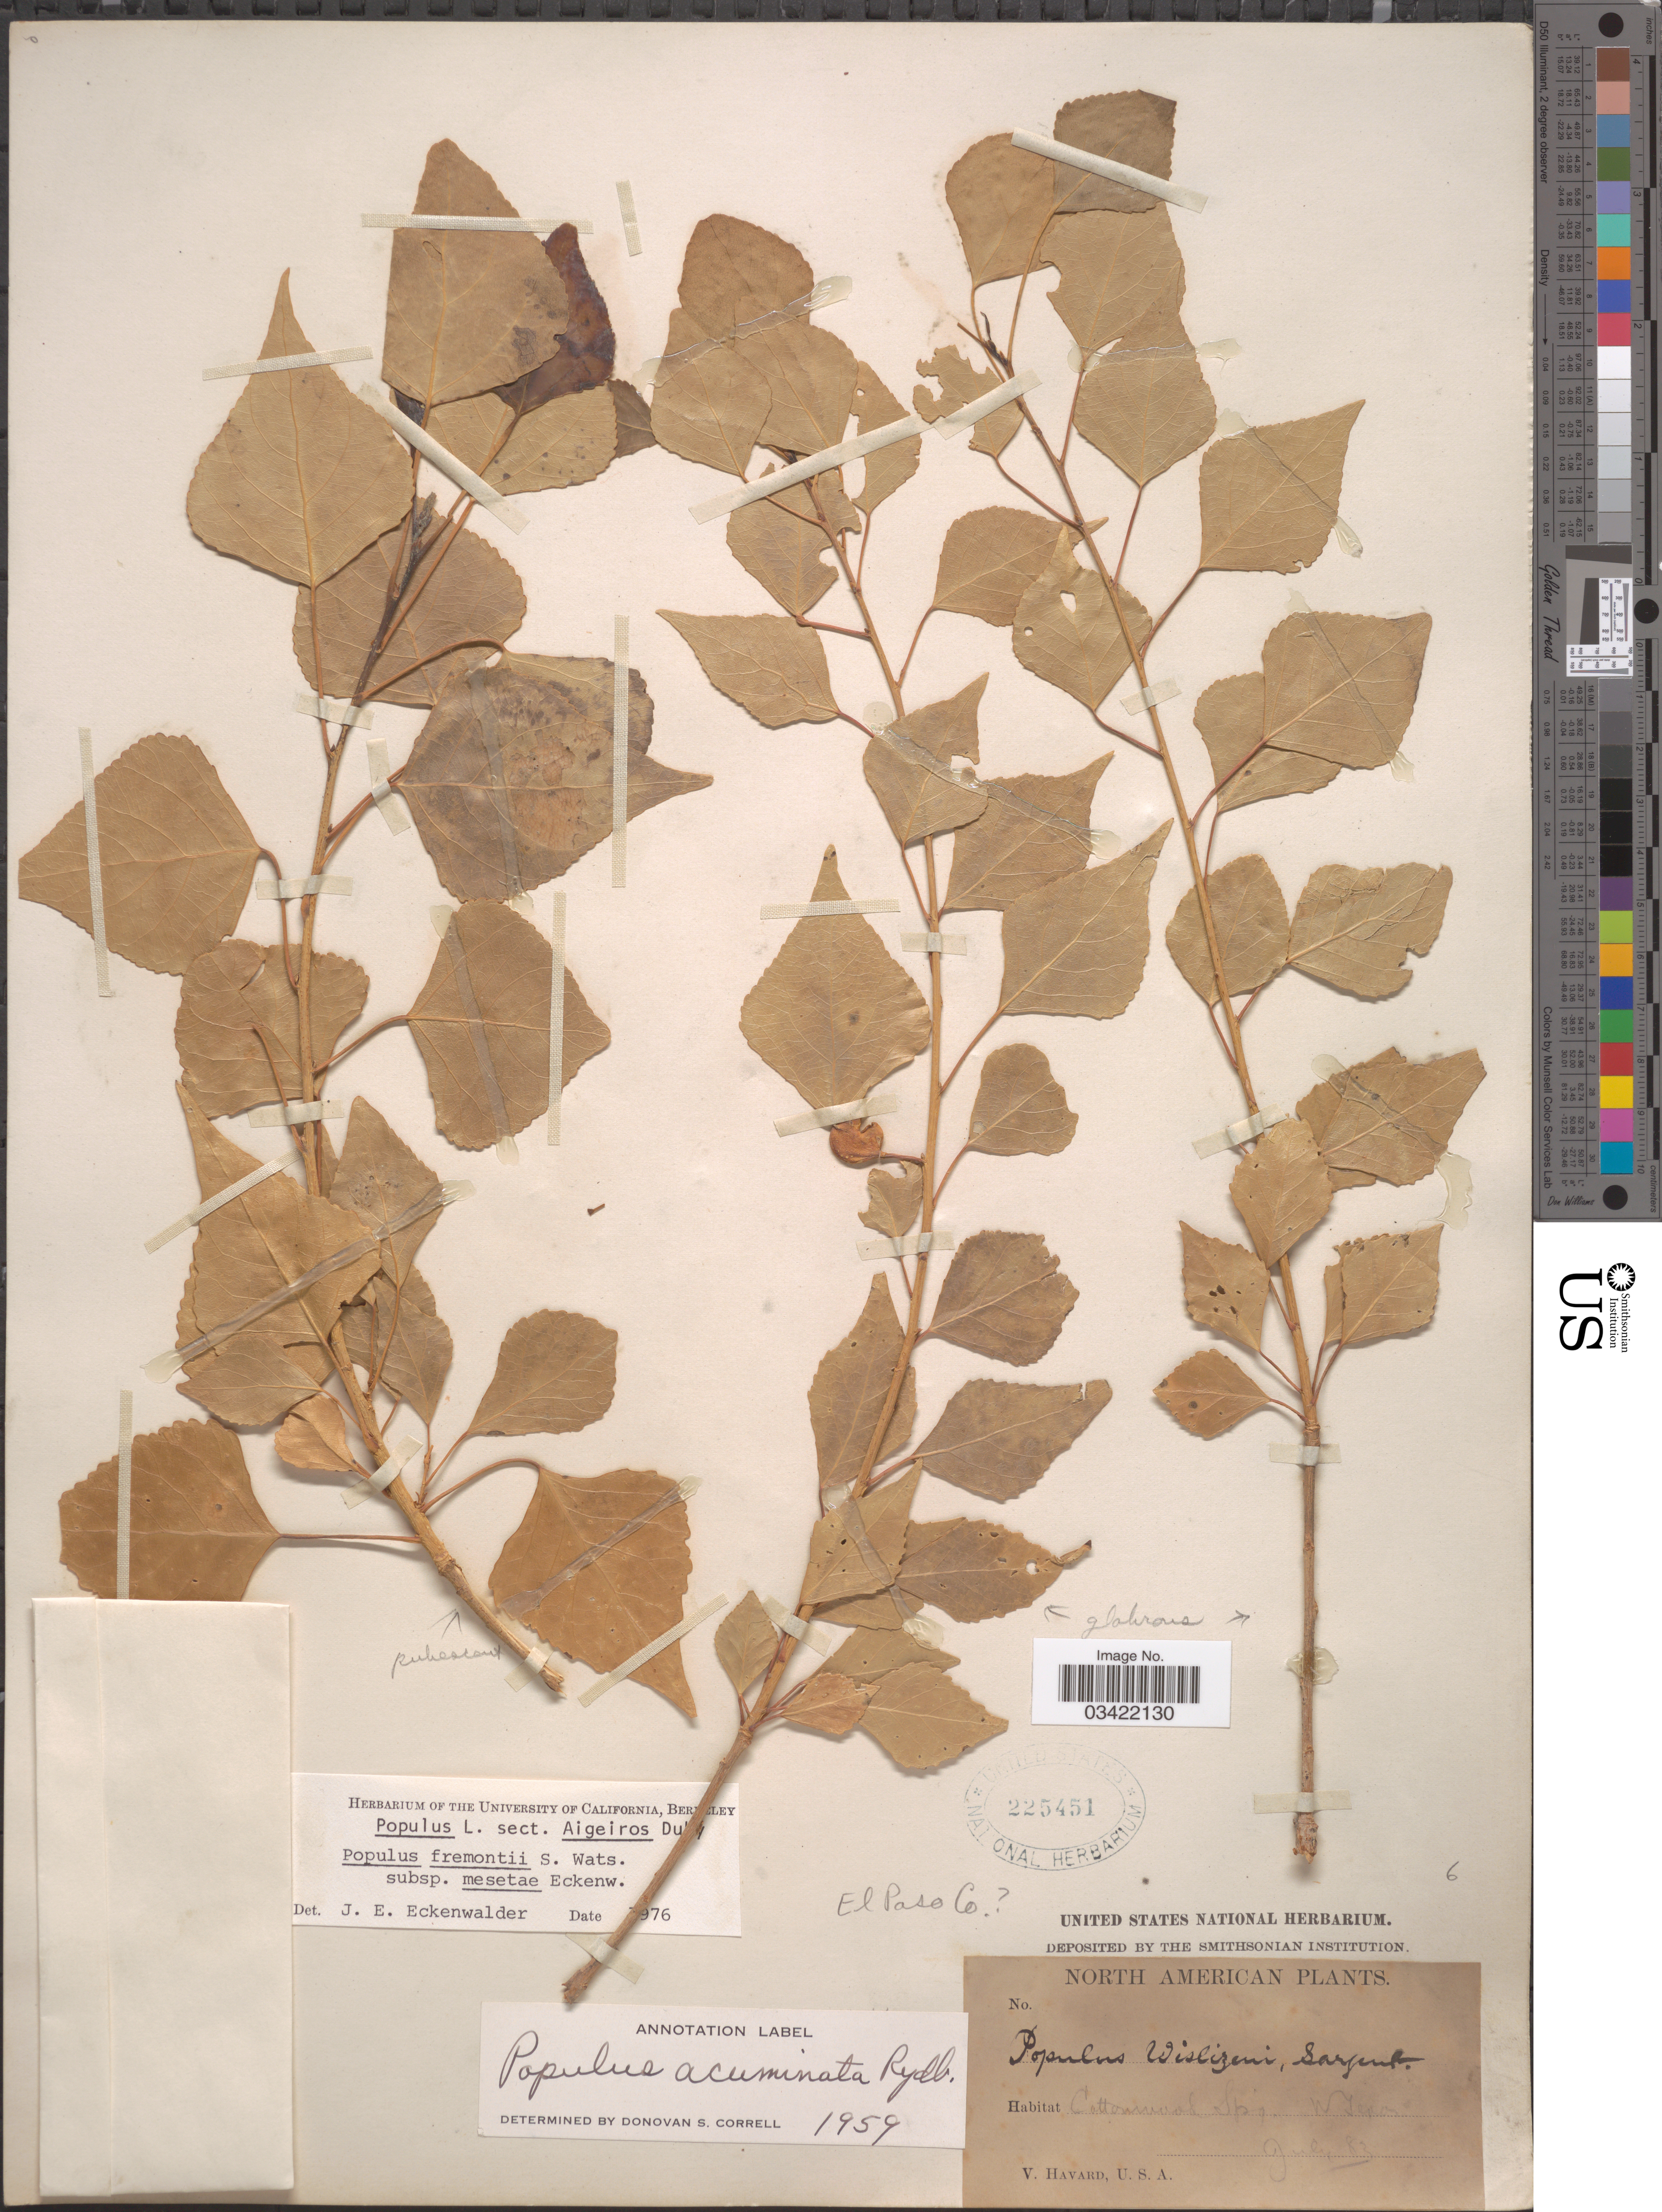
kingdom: Plantae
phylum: Tracheophyta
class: Magnoliopsida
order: Malpighiales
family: Salicaceae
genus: Populus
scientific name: Populus fremontii subsp. mesetae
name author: Eckenw.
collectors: V. Havard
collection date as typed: Transcribed d/m/y: /7/83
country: United States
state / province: Texas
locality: Cottonwood Spg. W. Texas. El Paso Co. [unsure placement]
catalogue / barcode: US 225451